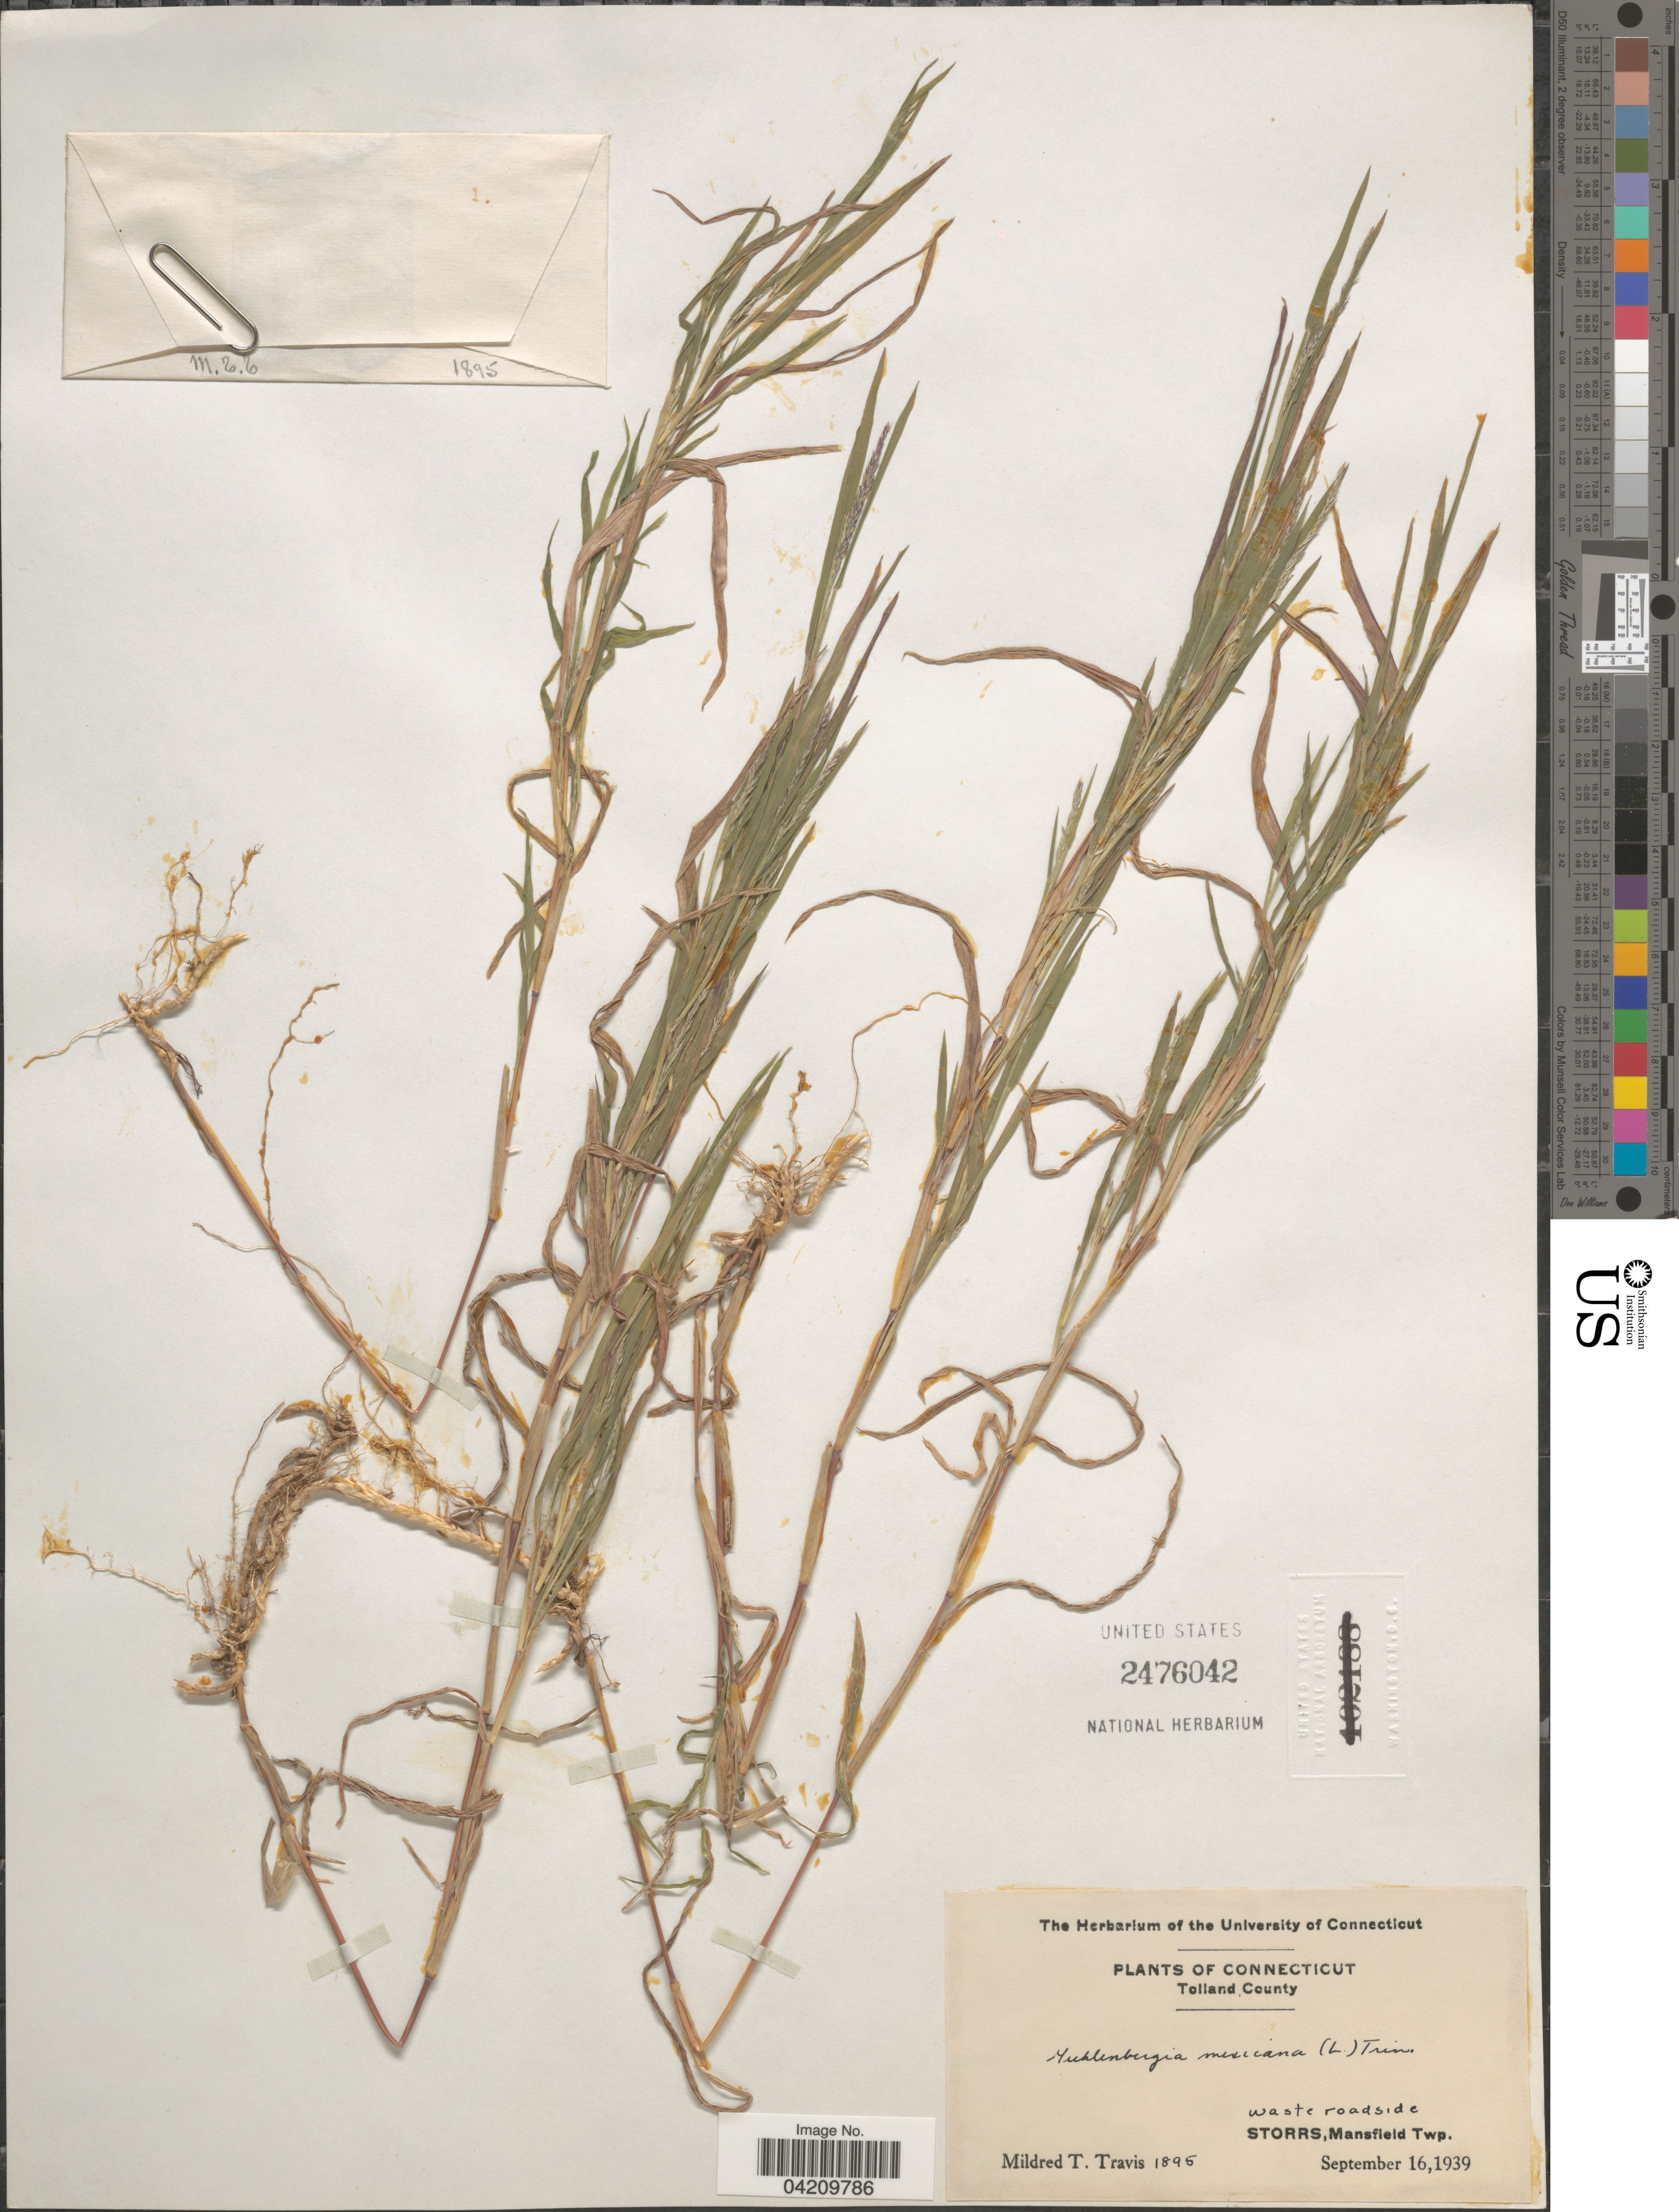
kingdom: Plantae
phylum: Tracheophyta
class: Liliopsida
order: Poales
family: Poaceae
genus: Muhlenbergia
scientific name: Muhlenbergia mexicana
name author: (L.) Trin.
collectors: M. Travis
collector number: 1895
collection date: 1939-09-16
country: United States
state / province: Connecticut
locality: Tolland County. Storrs, Mansfield Twp.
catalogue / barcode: US 2476042